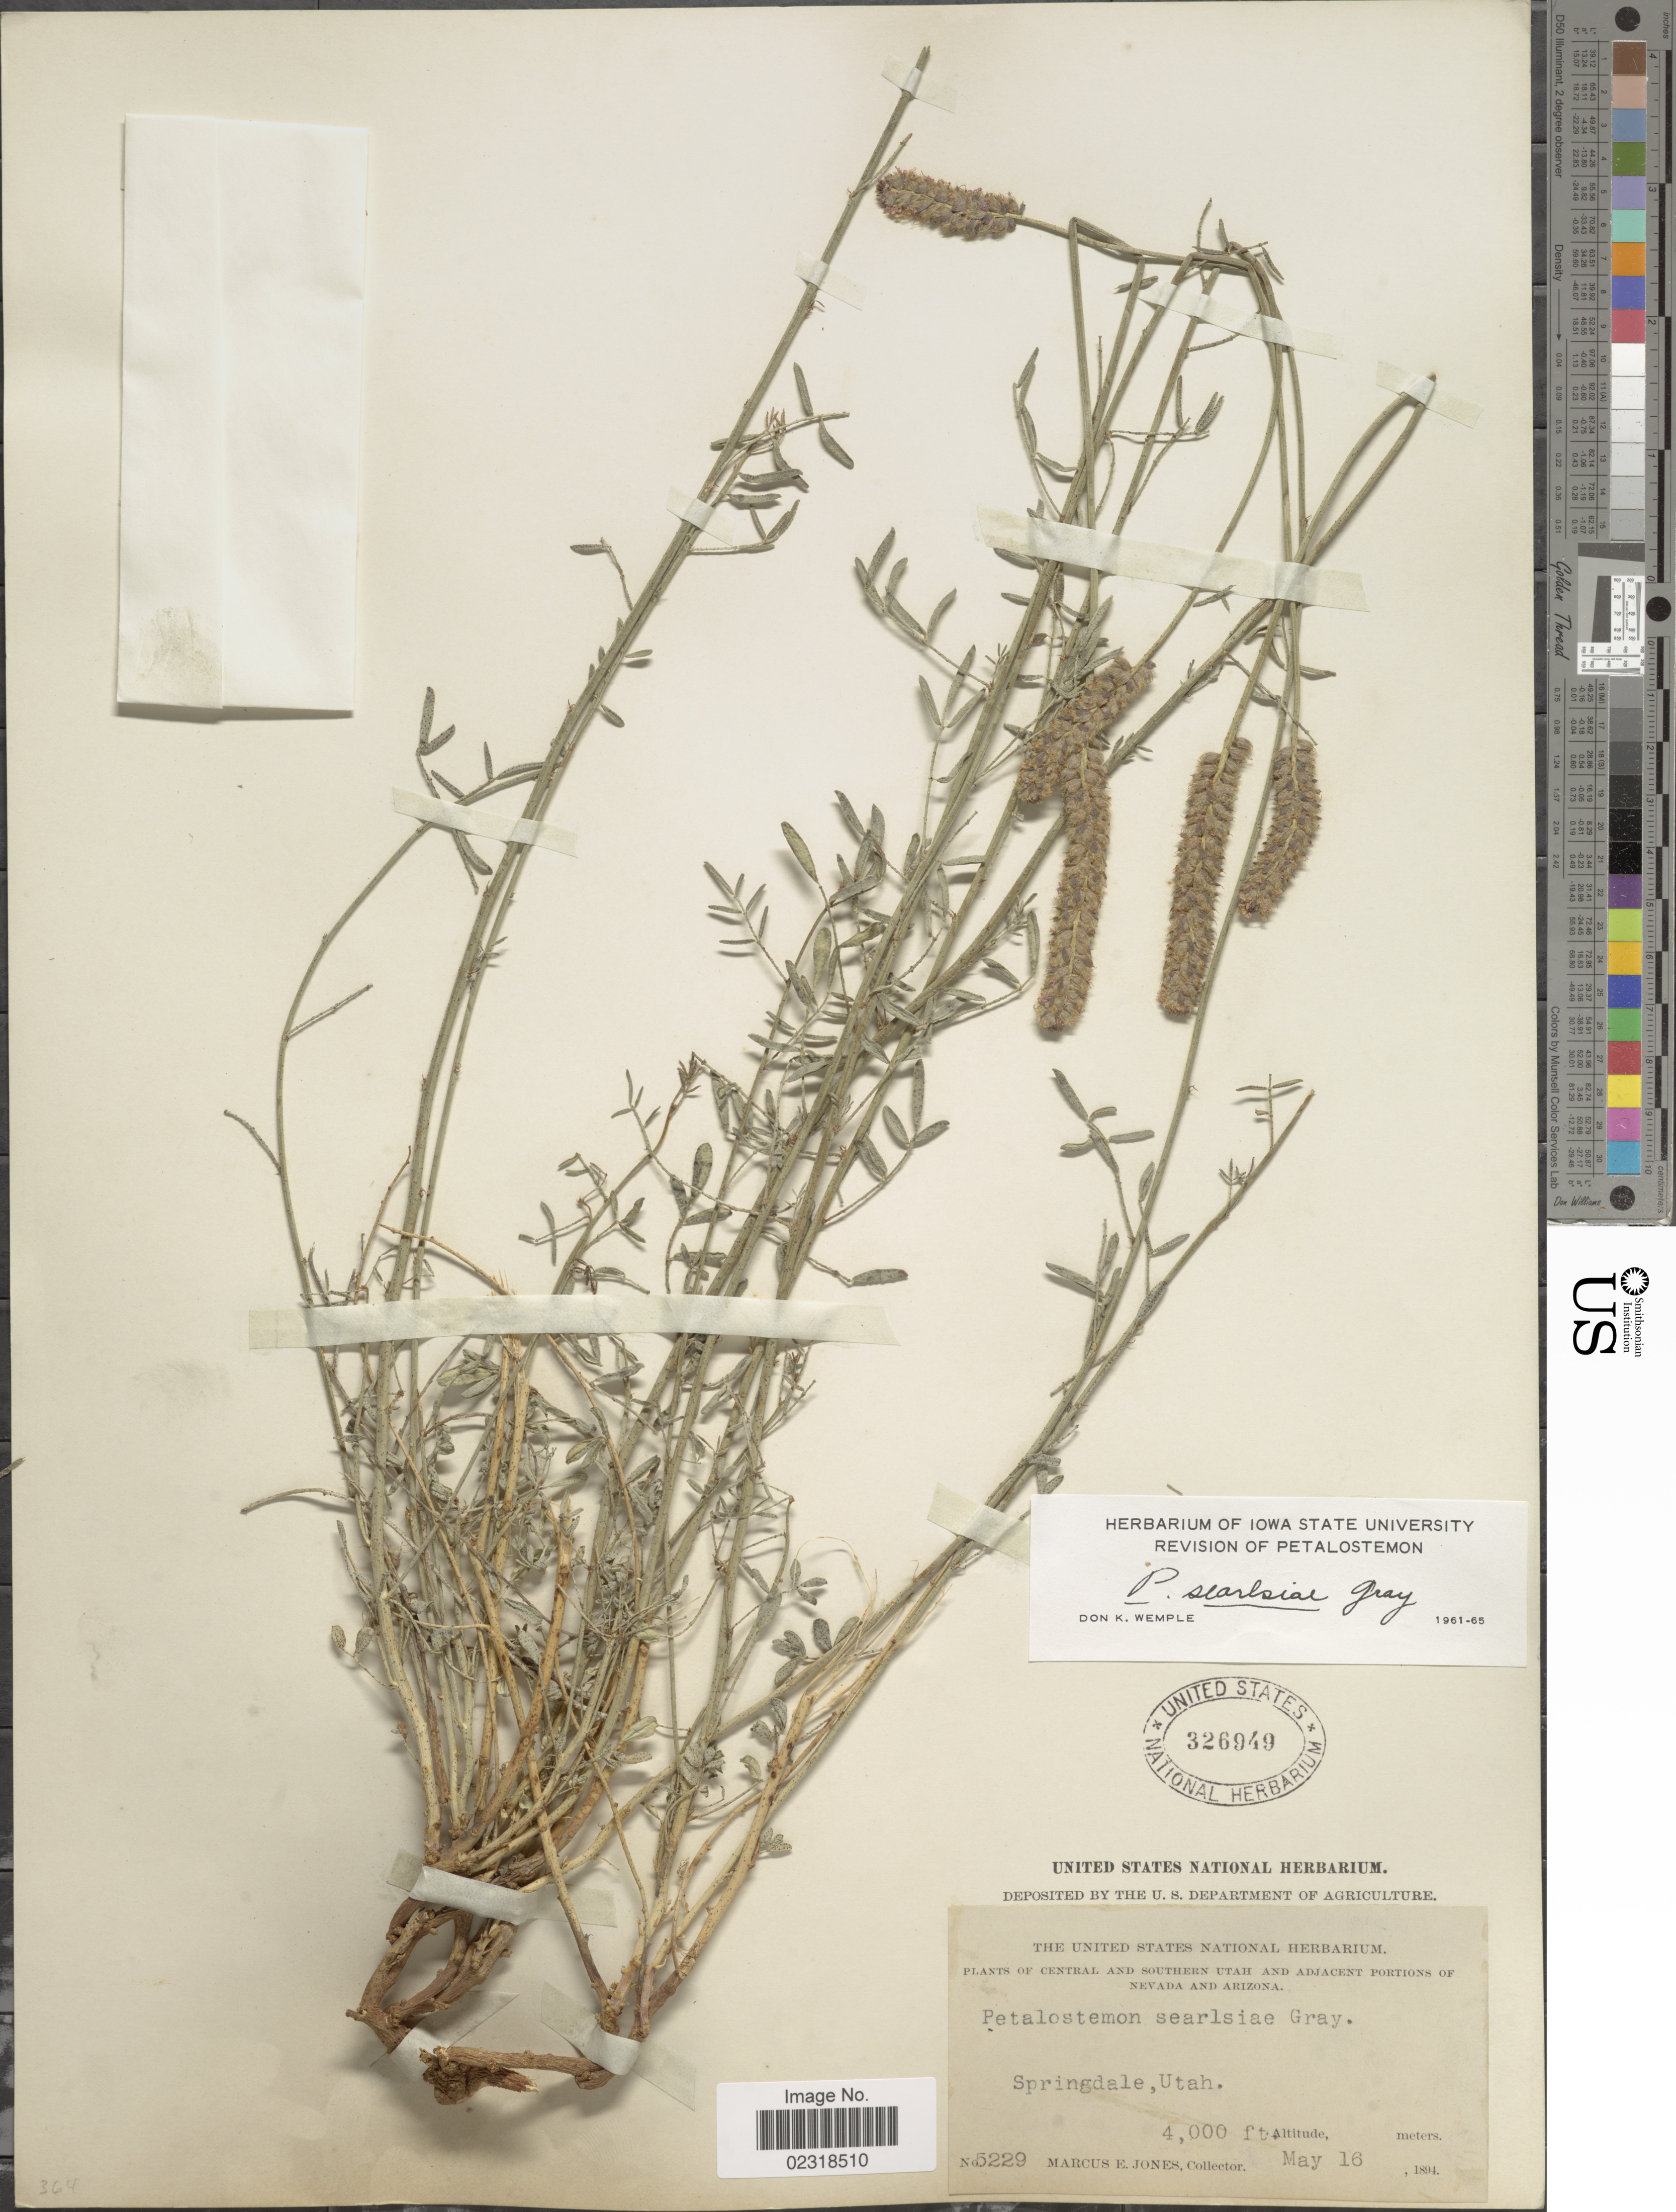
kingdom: Plantae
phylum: Tracheophyta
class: Magnoliopsida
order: Fabales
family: Fabaceae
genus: Dalea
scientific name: Dalea searlsiae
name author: (A. Gray) Barneby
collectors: M. E. Jones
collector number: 5229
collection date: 1894-05-16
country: United States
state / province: Utah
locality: Springdale, Utah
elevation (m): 1219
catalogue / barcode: US 326949